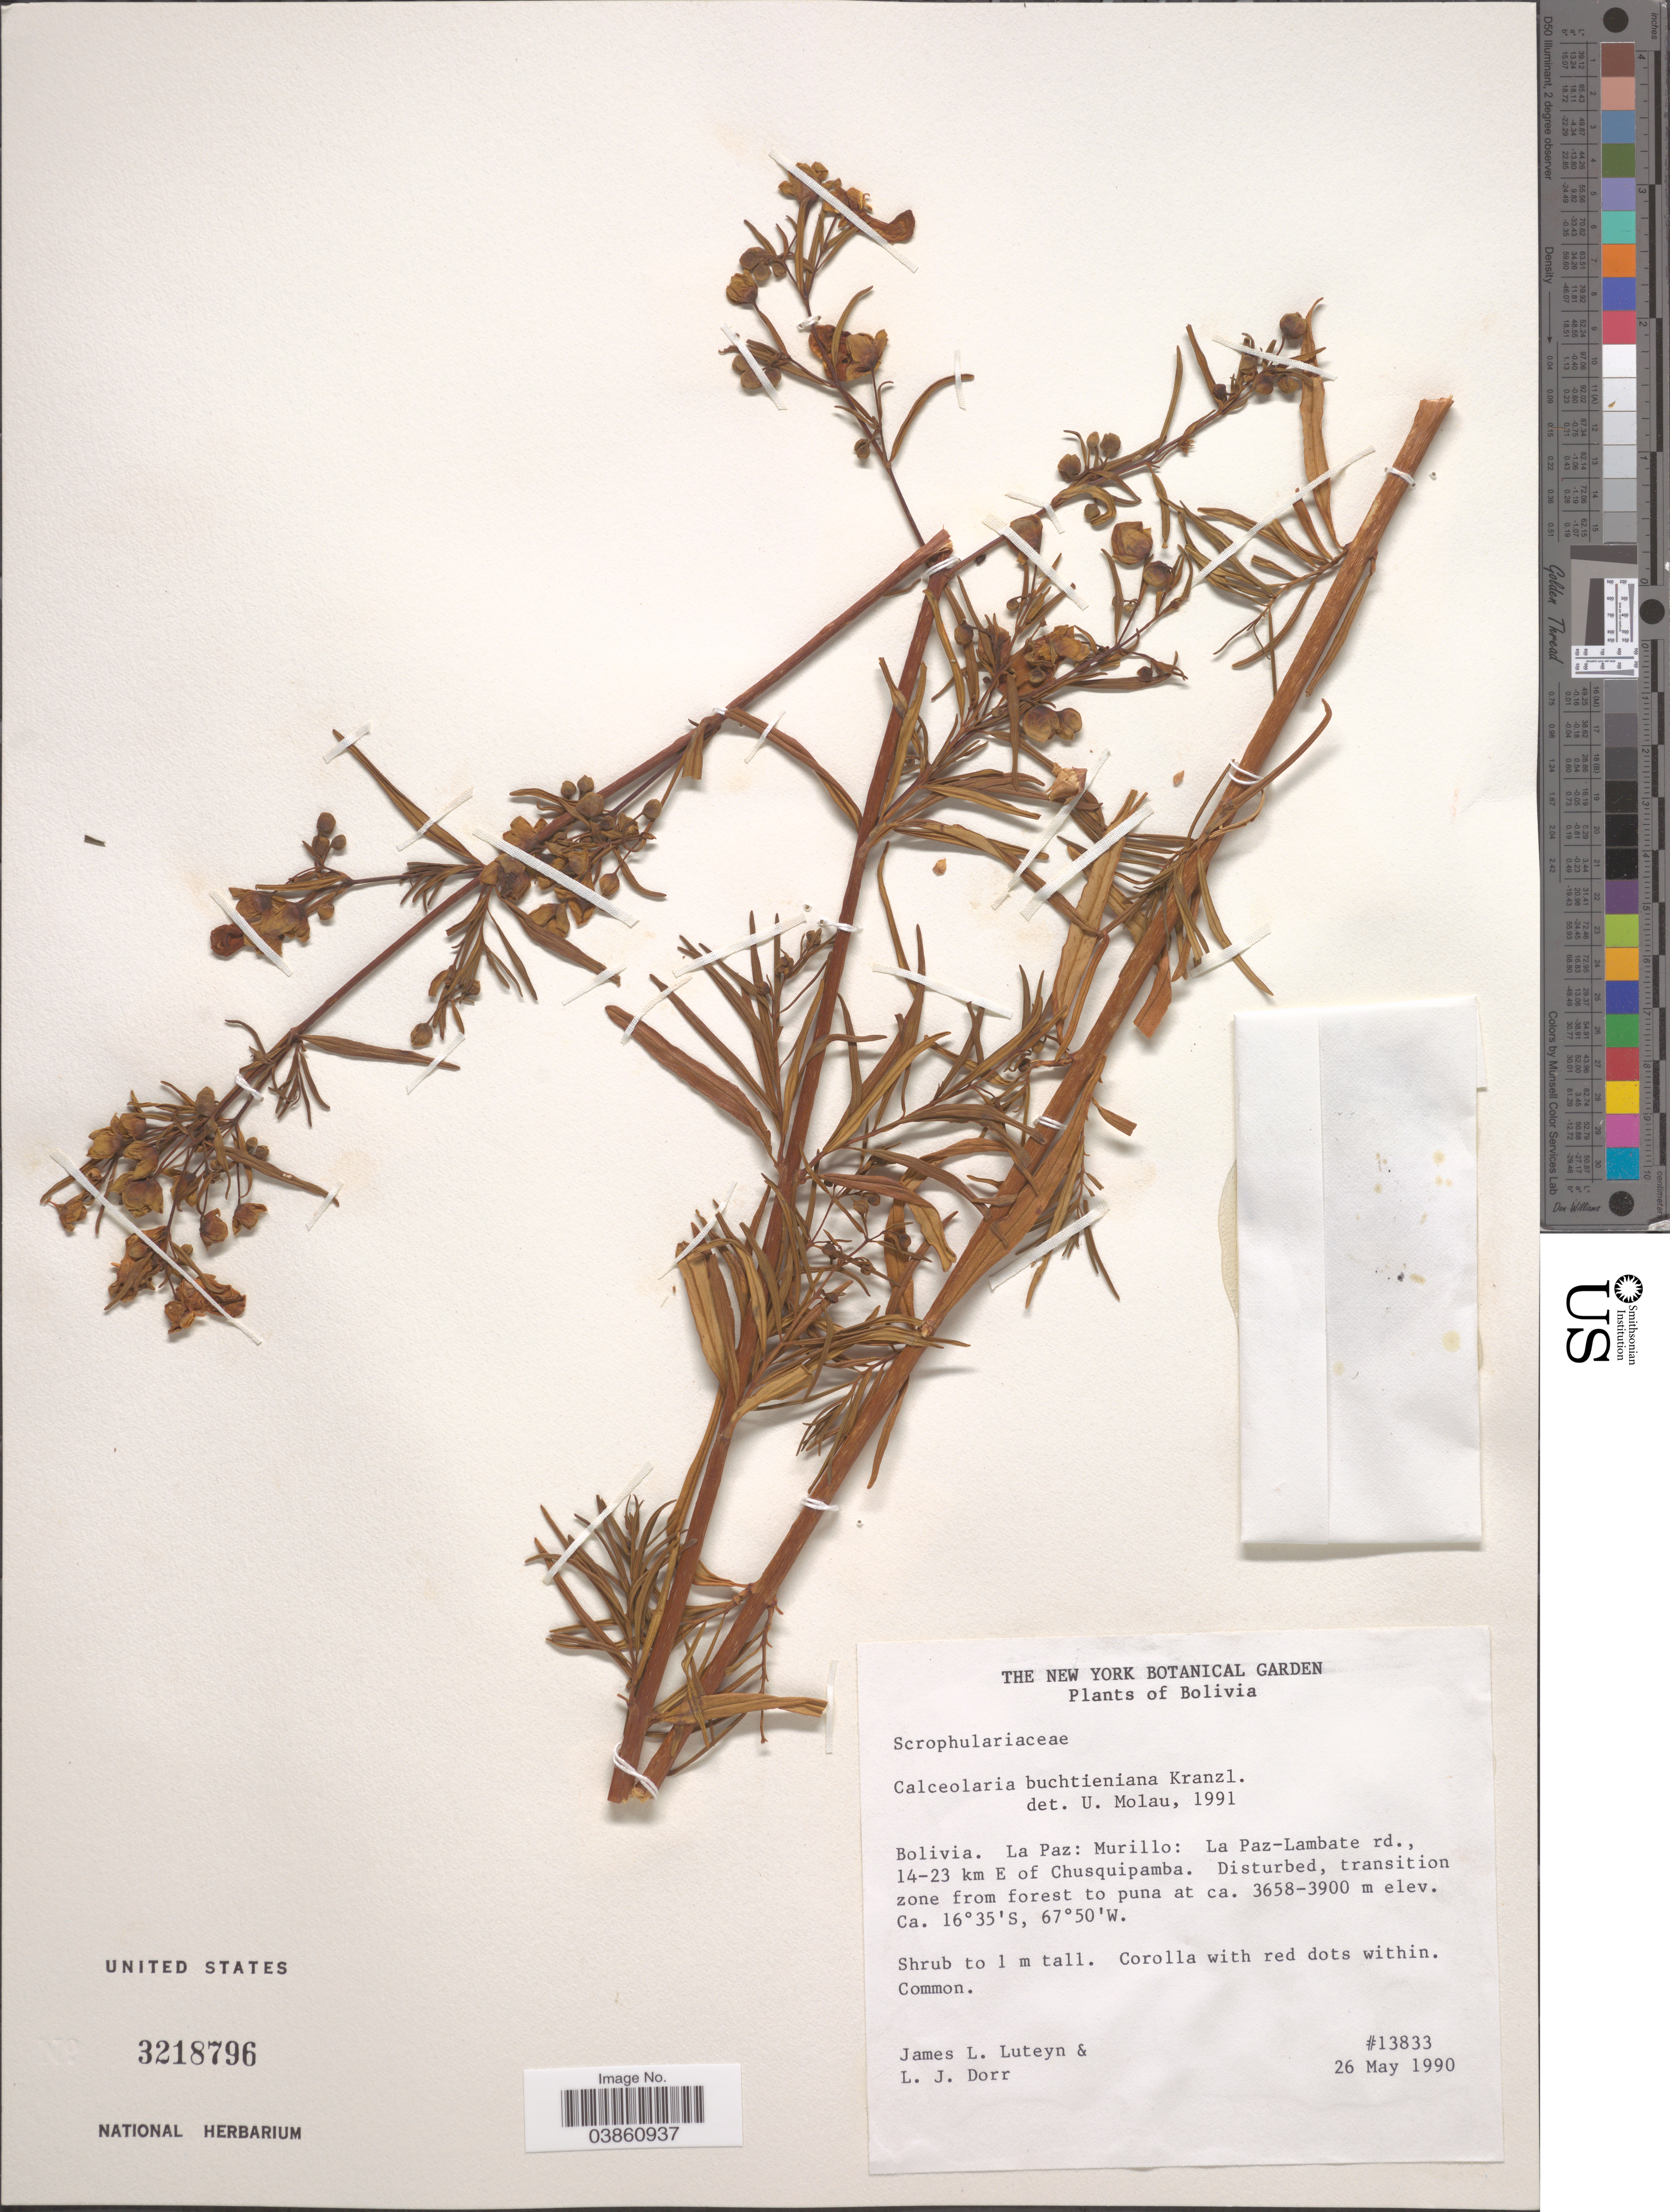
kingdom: Plantae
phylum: Tracheophyta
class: Magnoliopsida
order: Lamiales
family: Calceolariaceae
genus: Calceolaria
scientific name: Calceolaria buchtieniana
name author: Kraenzl.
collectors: J. L. Luteyn & L. J. Dorr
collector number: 13833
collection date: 1990-05-26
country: Bolivia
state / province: La Paz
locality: Murillo: La Paz-Lambate rd., 14-23 km E of Chusquipamba.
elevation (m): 3658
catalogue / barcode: US 3218796